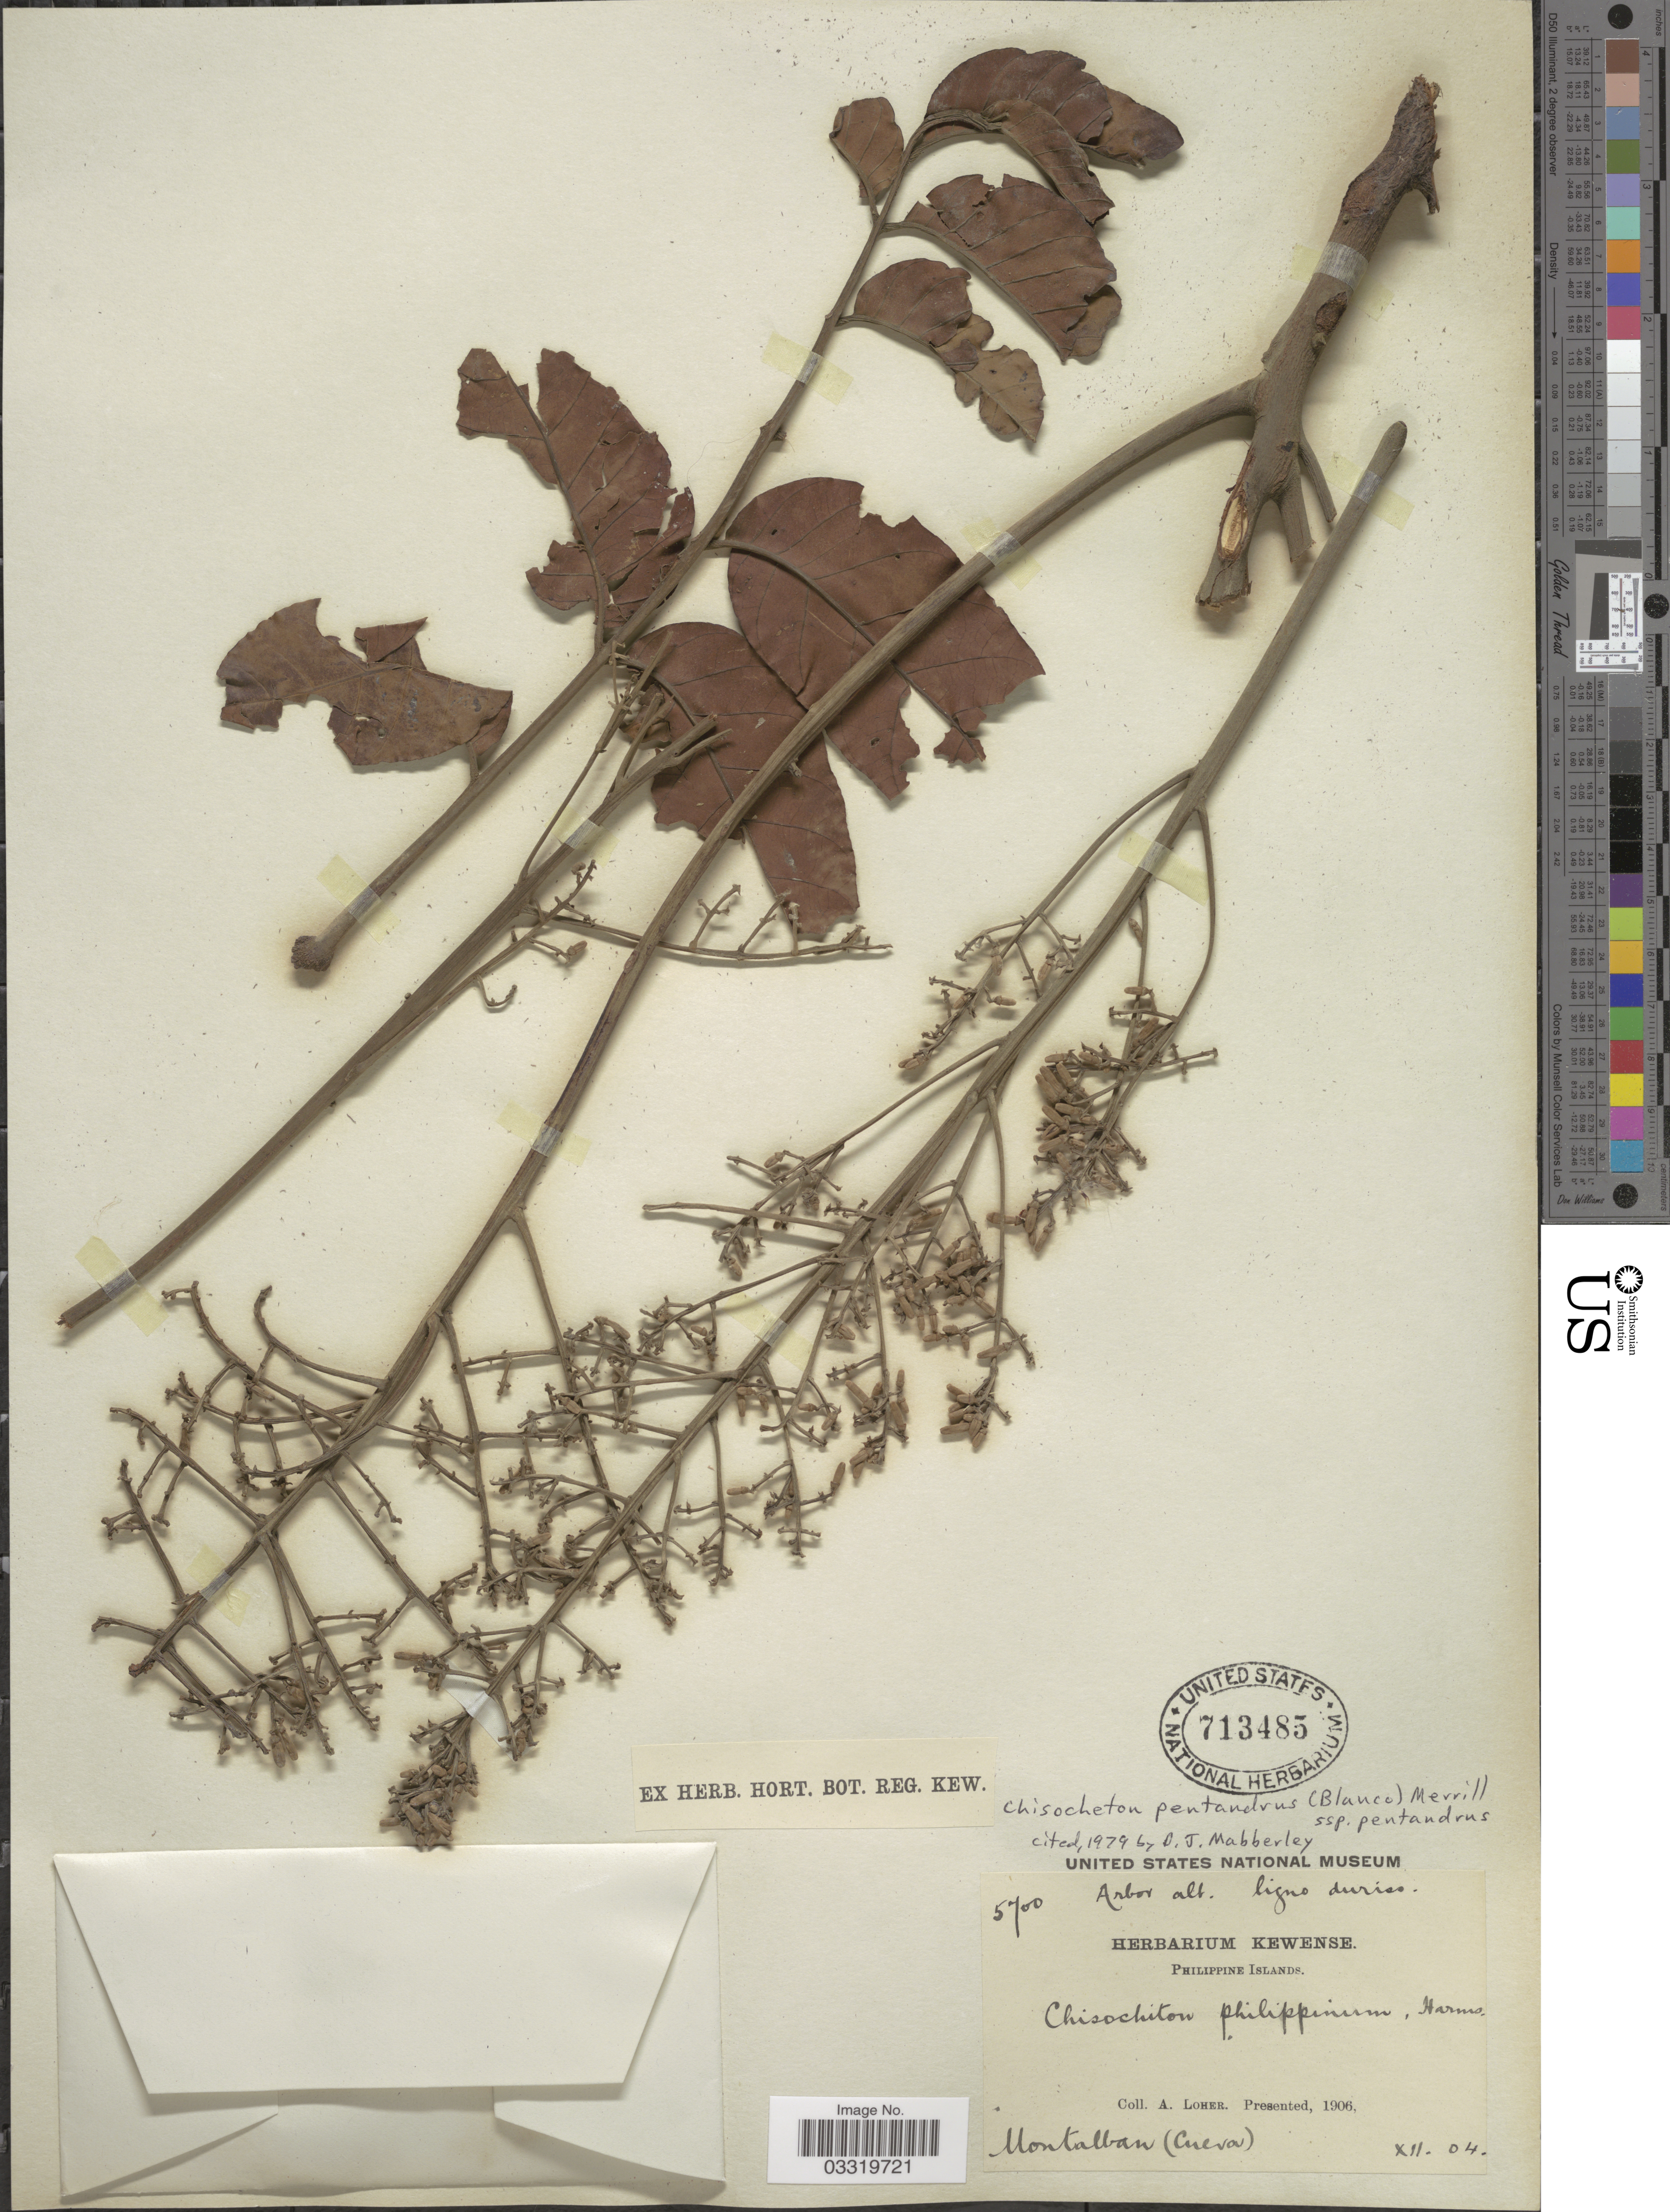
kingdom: Plantae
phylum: Tracheophyta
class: Magnoliopsida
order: Sapindales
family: Meliaceae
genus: Chisocheton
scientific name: Chisocheton pentandrus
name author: (Blanco) Merr.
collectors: A. Loher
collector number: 5700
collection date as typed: Transcribed d/m/y: /12/4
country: Philippines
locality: Philippine Islands. Montalban (cueva).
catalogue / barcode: US 713485